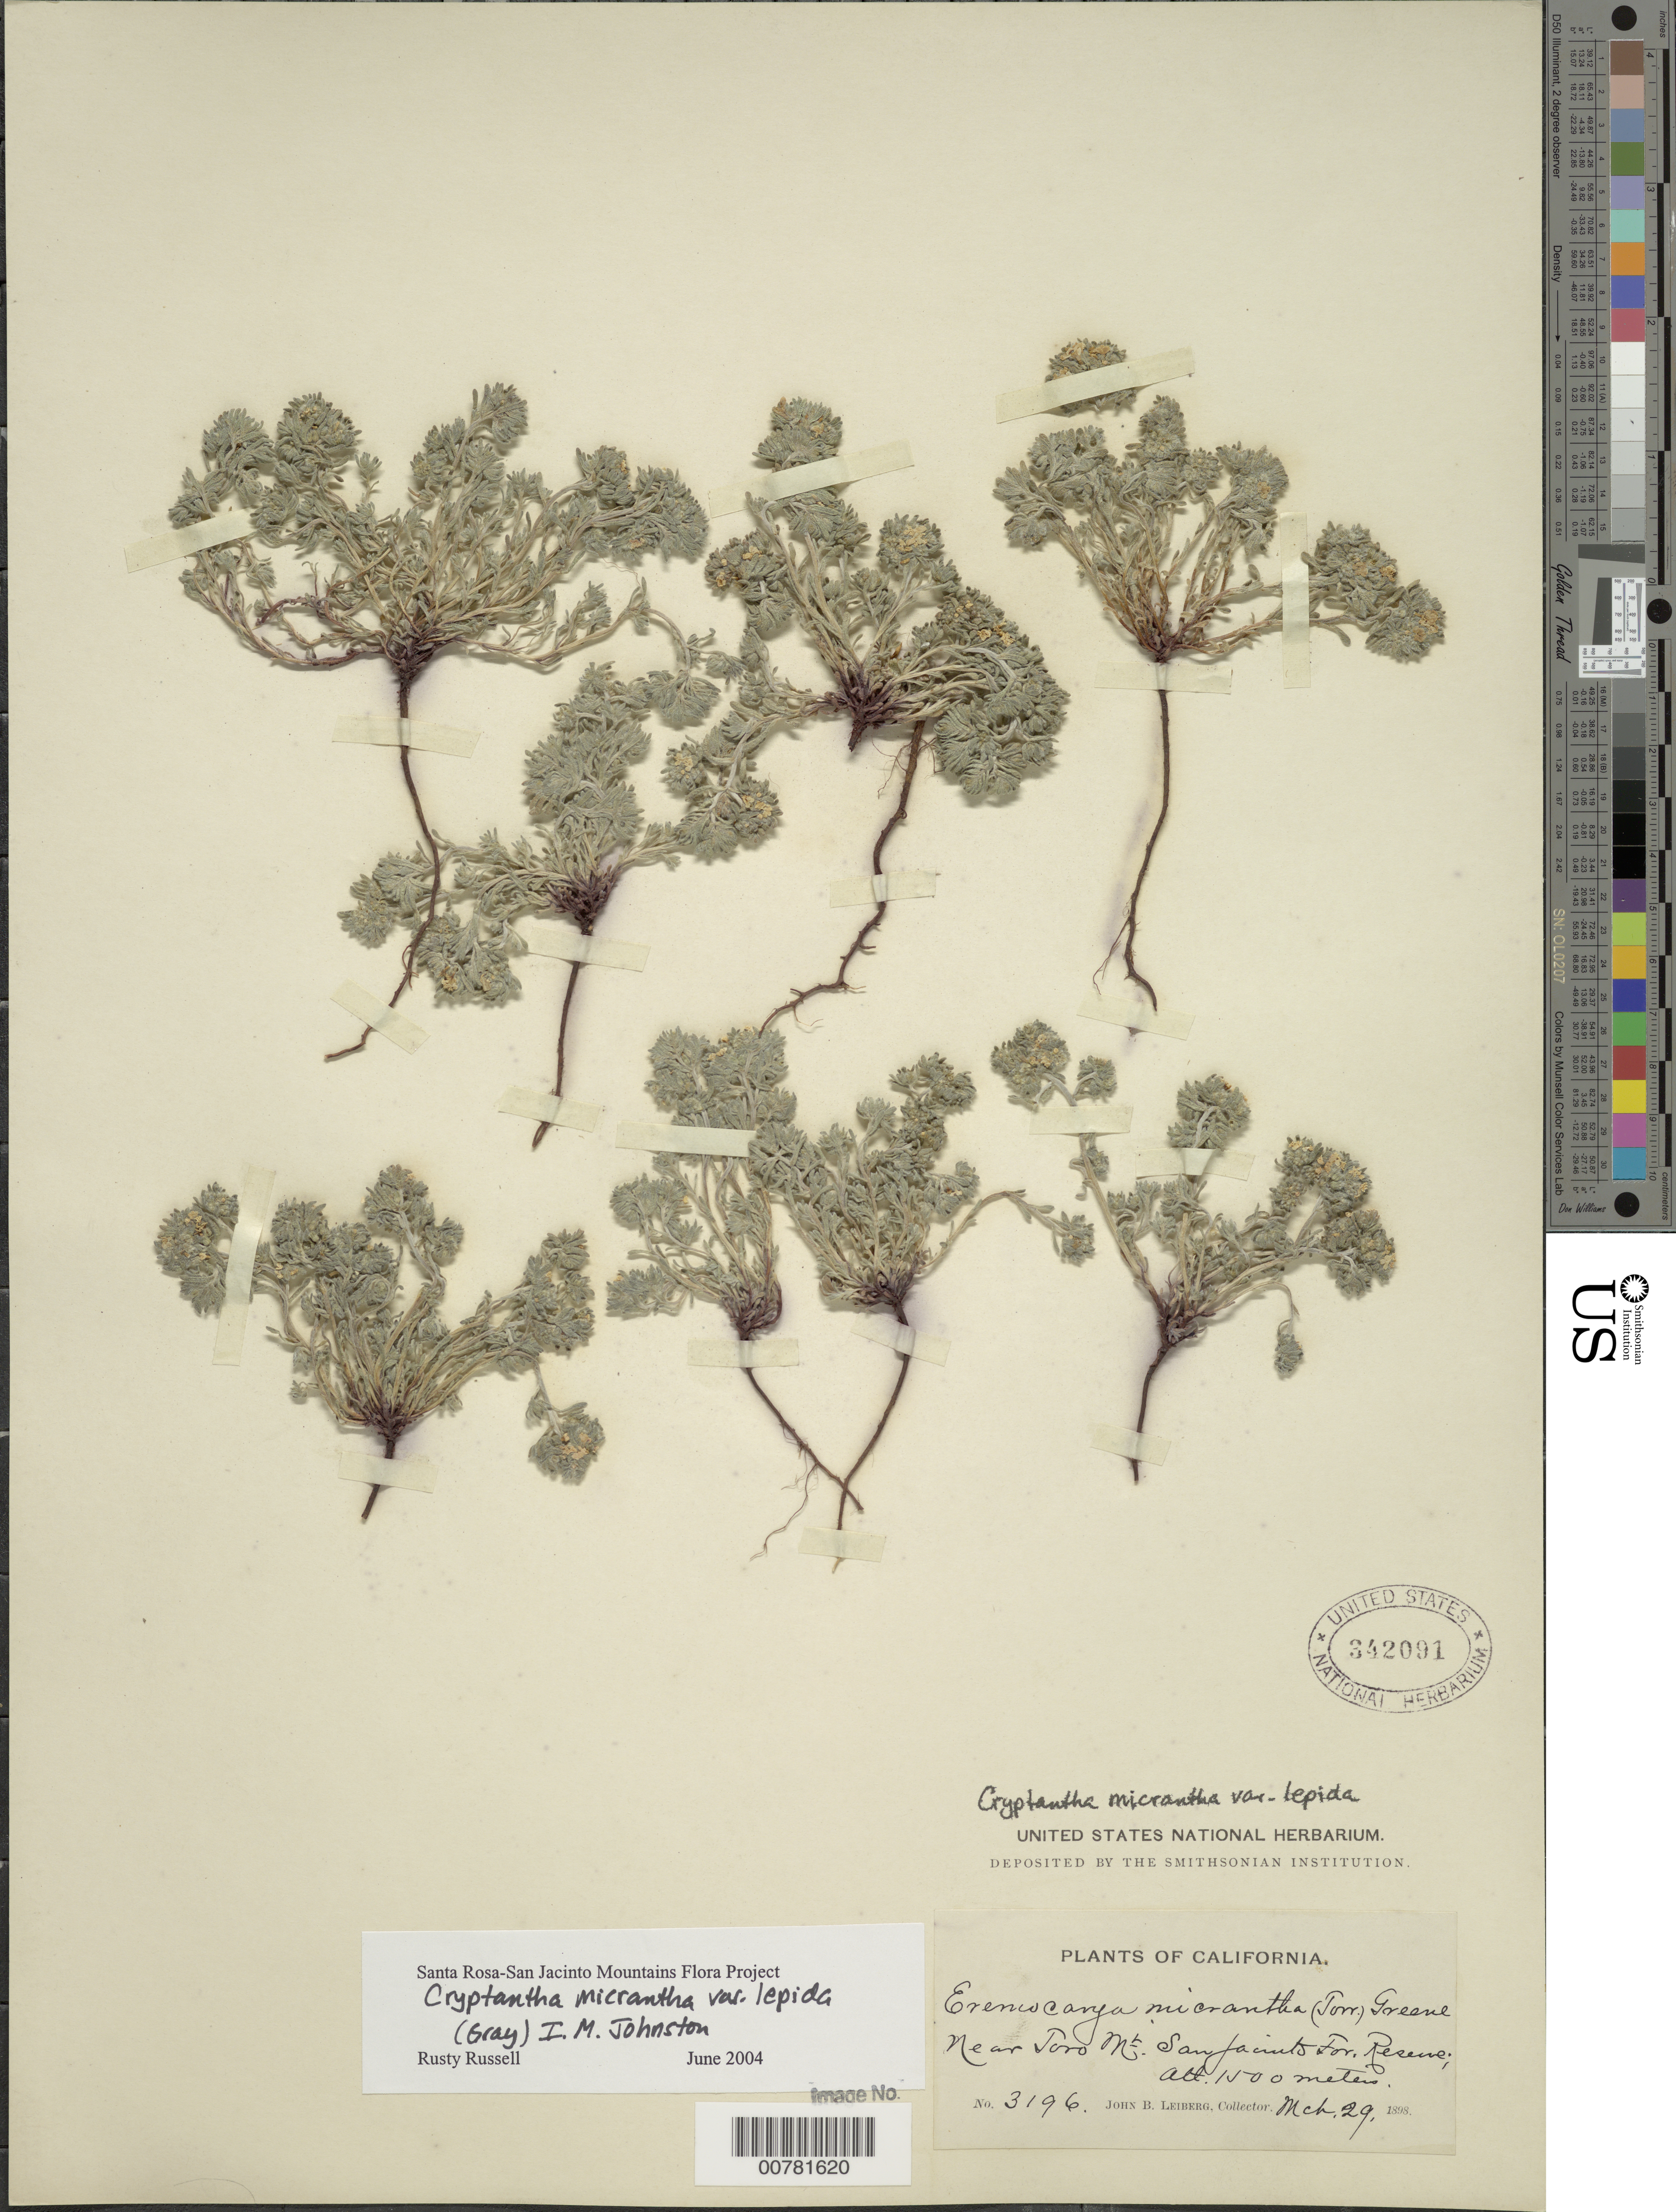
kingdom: Plantae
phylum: Tracheophyta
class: Magnoliopsida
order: Boraginales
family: Boraginaceae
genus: Cryptantha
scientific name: Cryptantha micrantha var. lepida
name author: (A. Gray) I.M. Johnst.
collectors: J. B. Leiberg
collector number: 3196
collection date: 1898-03-29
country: United States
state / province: California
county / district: Riverside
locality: Near Toro Mt. San Jacinto For. Reserve.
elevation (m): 1500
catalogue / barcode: US 342091